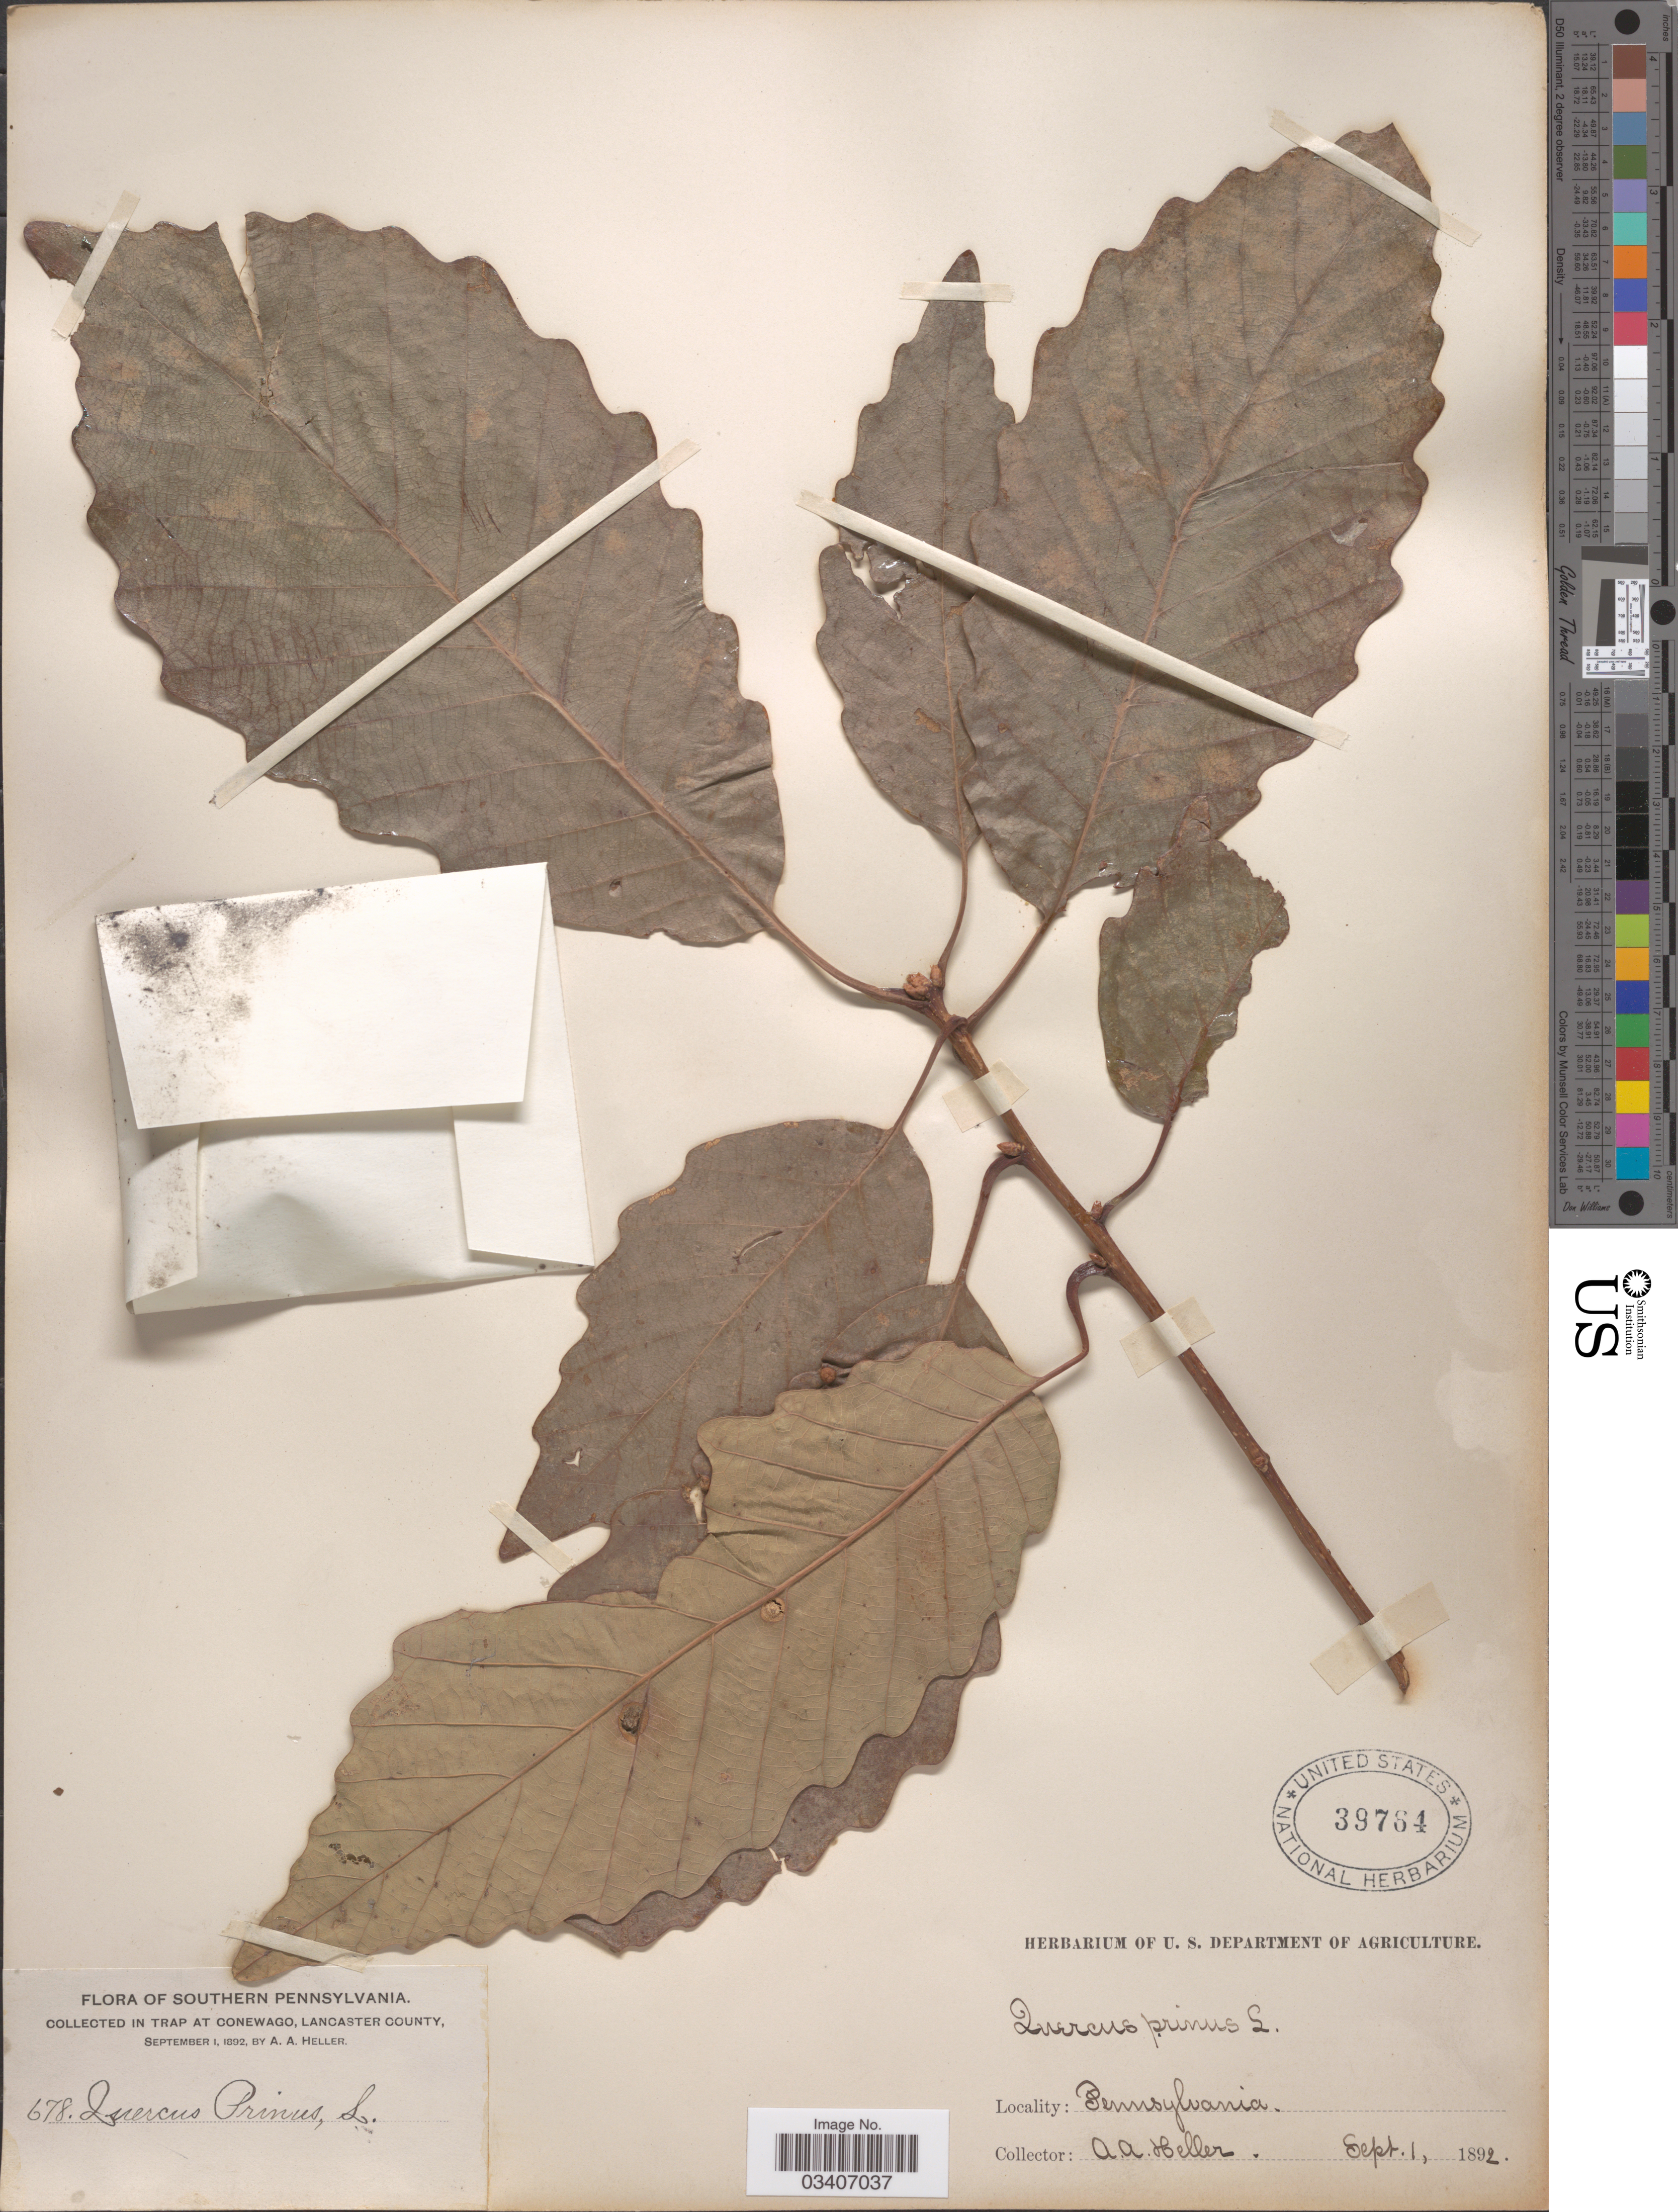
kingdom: Plantae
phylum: Tracheophyta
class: Magnoliopsida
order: Fagales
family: Fagaceae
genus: Quercus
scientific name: Quercus montana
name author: Willd.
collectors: A. A. Heller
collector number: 678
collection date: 1892-09-01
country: United States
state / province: Pennsylvania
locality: Southern Pennsylvania. In trap at Conewago, Lancaster County.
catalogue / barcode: US 39764